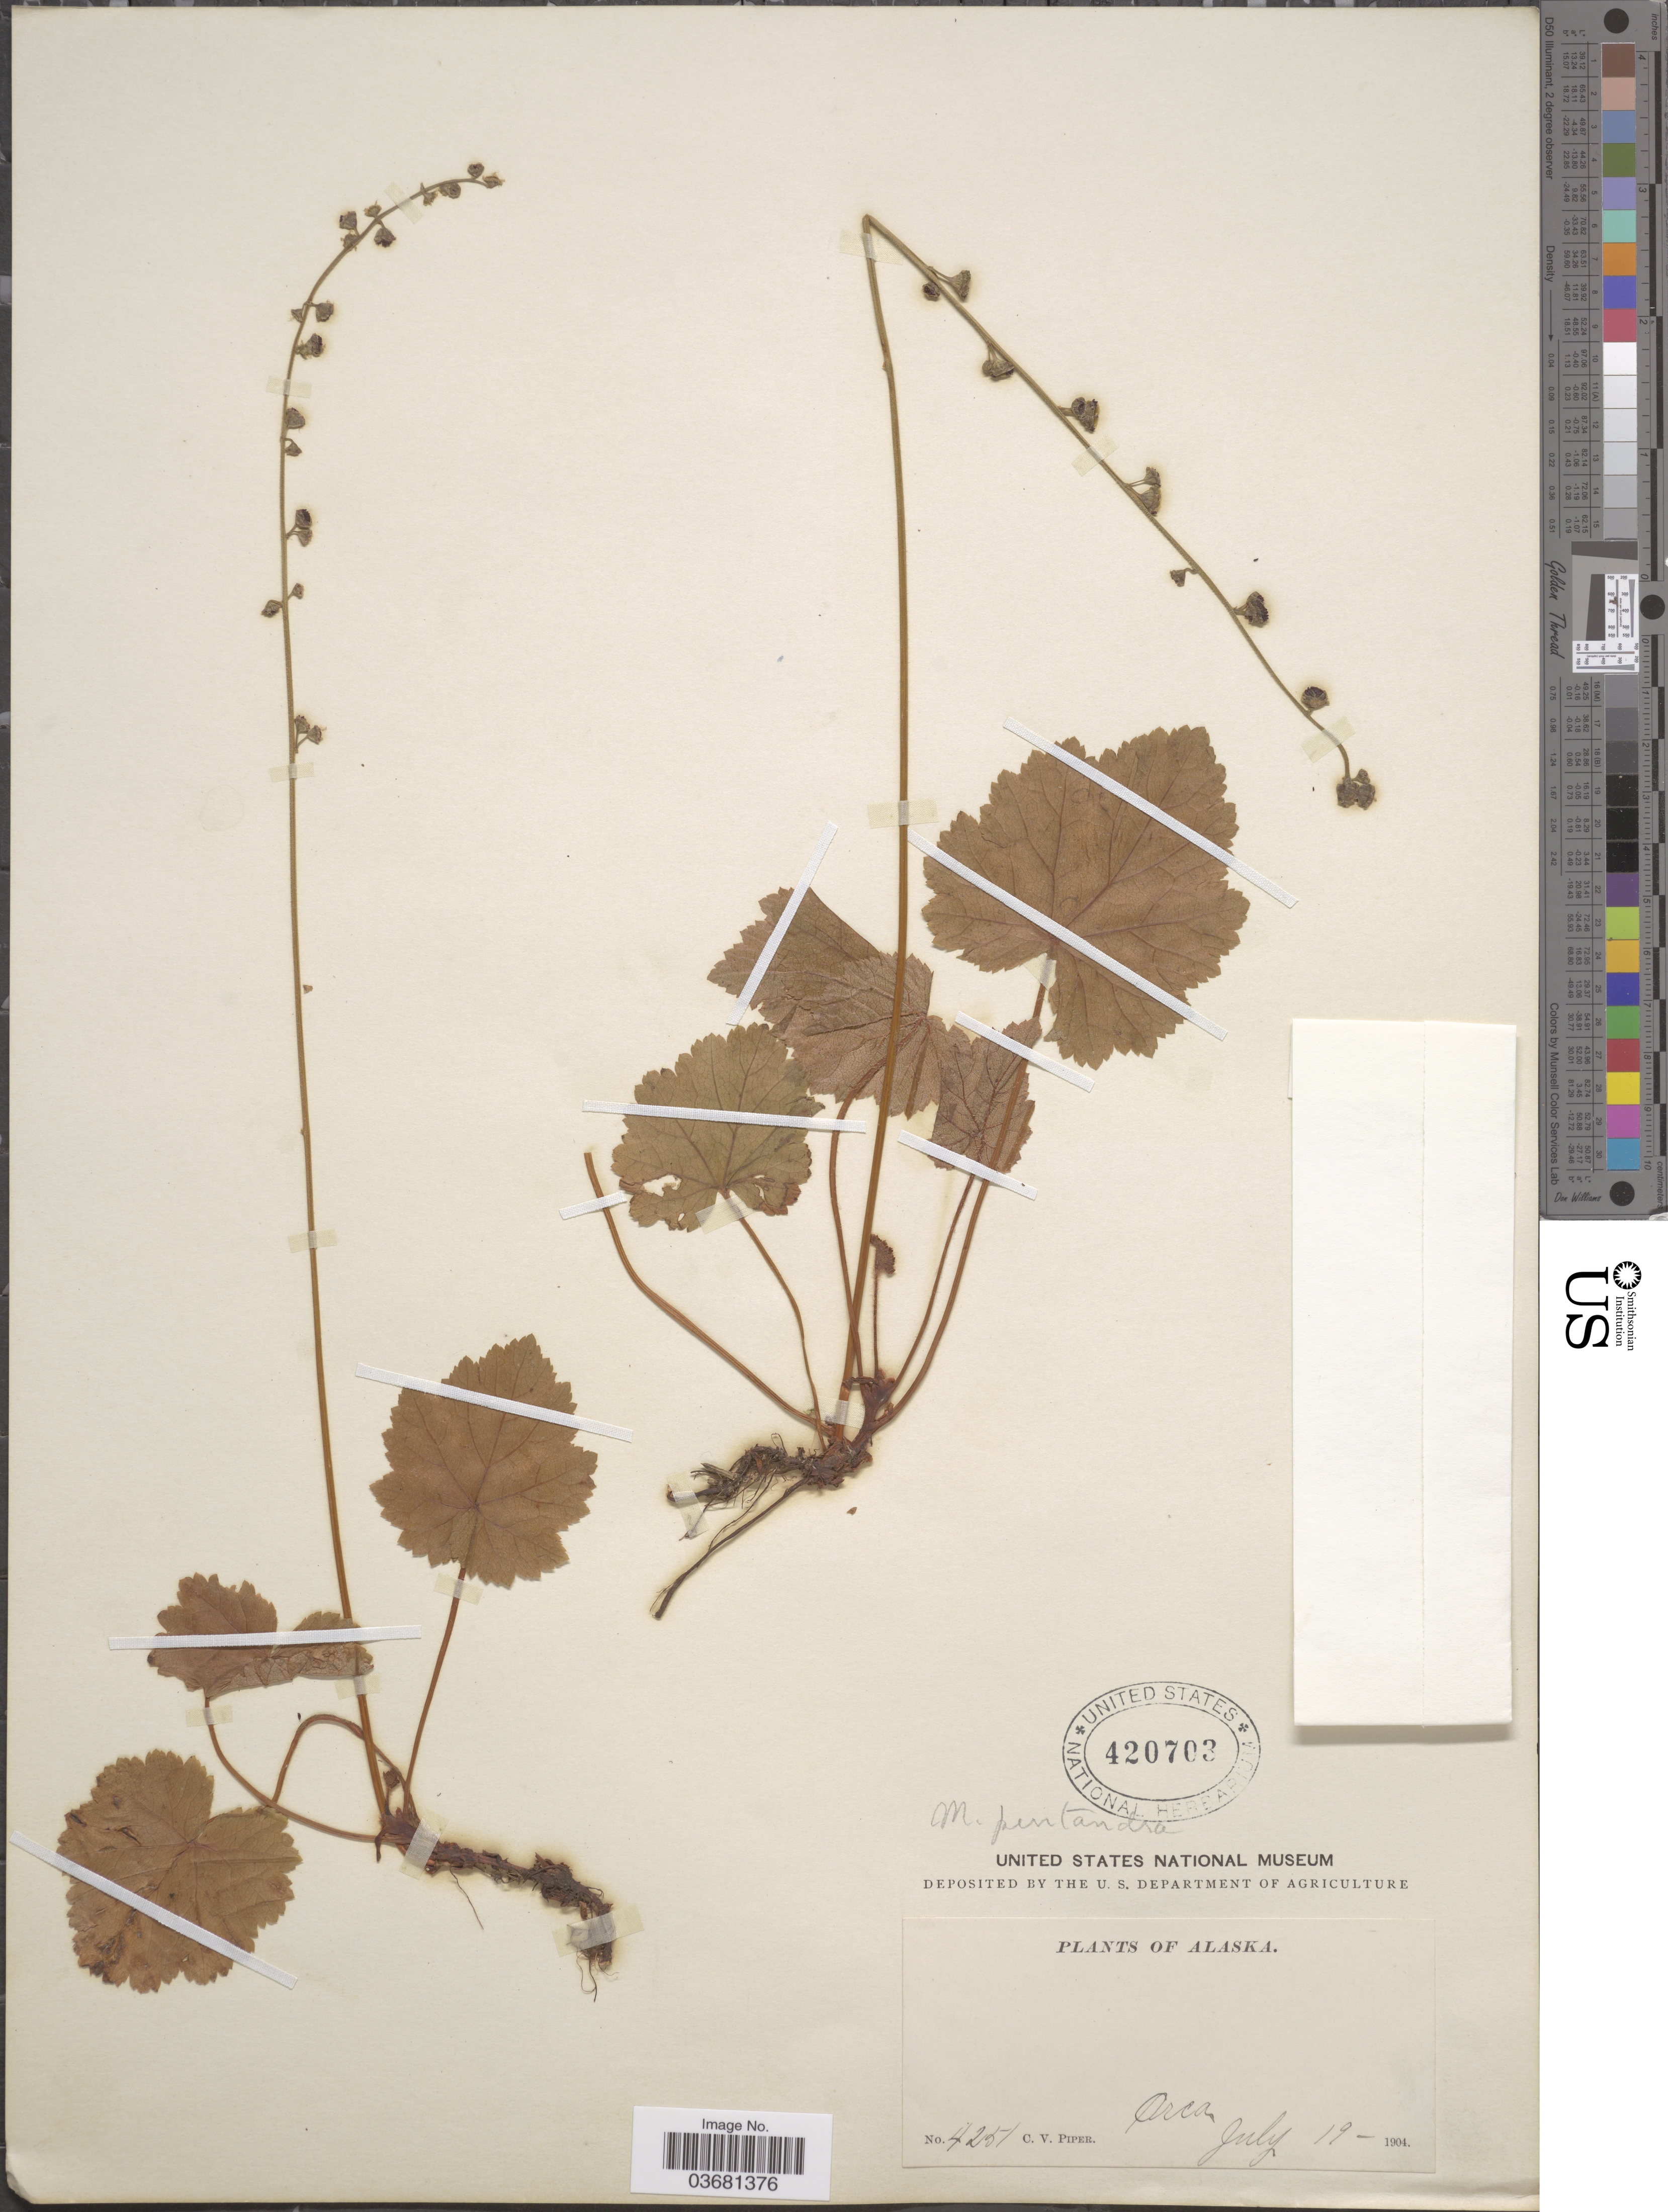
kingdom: Plantae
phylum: Tracheophyta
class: Magnoliopsida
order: Saxifragales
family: Saxifragaceae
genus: Mitella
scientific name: Mitella pentandra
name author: Hook.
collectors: C. V. Piper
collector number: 4251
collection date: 1904-07-19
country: United States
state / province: Alaska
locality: Orca.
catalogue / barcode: US 420703